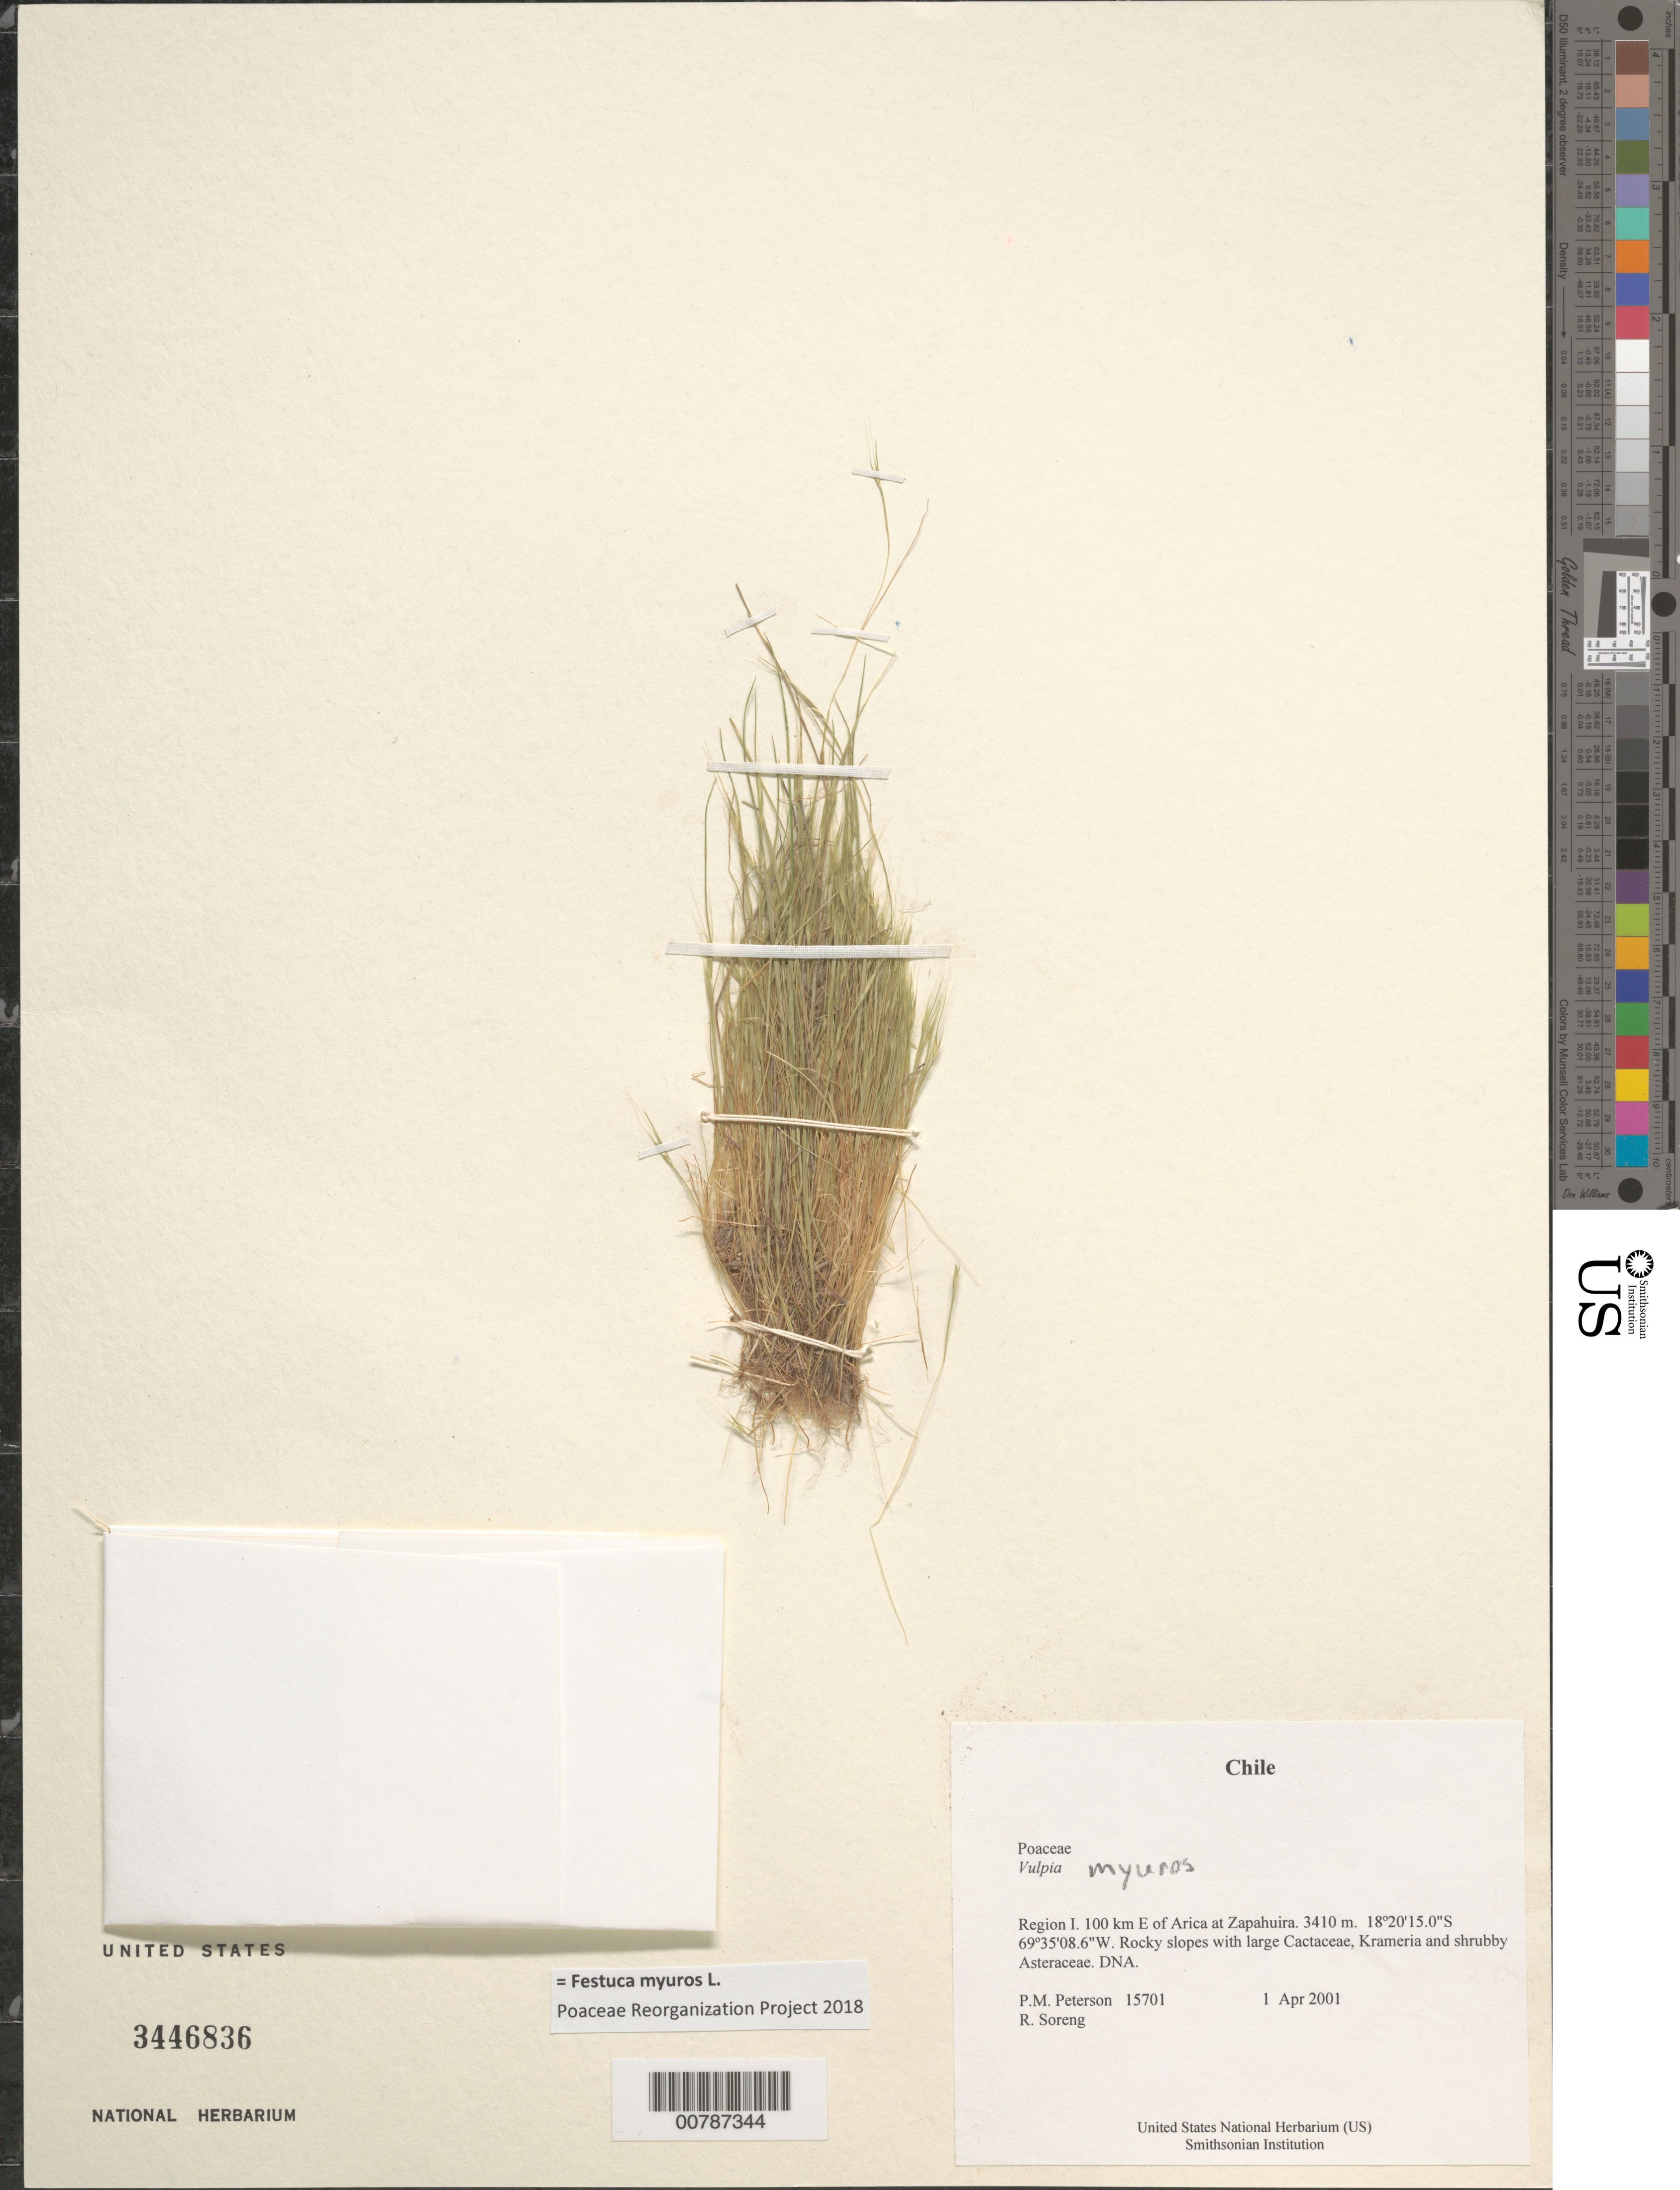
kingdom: Plantae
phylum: Tracheophyta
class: Liliopsida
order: Poales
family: Poaceae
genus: Festuca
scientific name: Festuca myuros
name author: L.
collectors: P. M. Peterson & R. J. Soreng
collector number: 15701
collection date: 2001-04-01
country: Chile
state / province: Arica y Parinacota (XV)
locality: Region I. 100 km E of Arica at Zapahuira.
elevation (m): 3410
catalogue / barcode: US 3446836